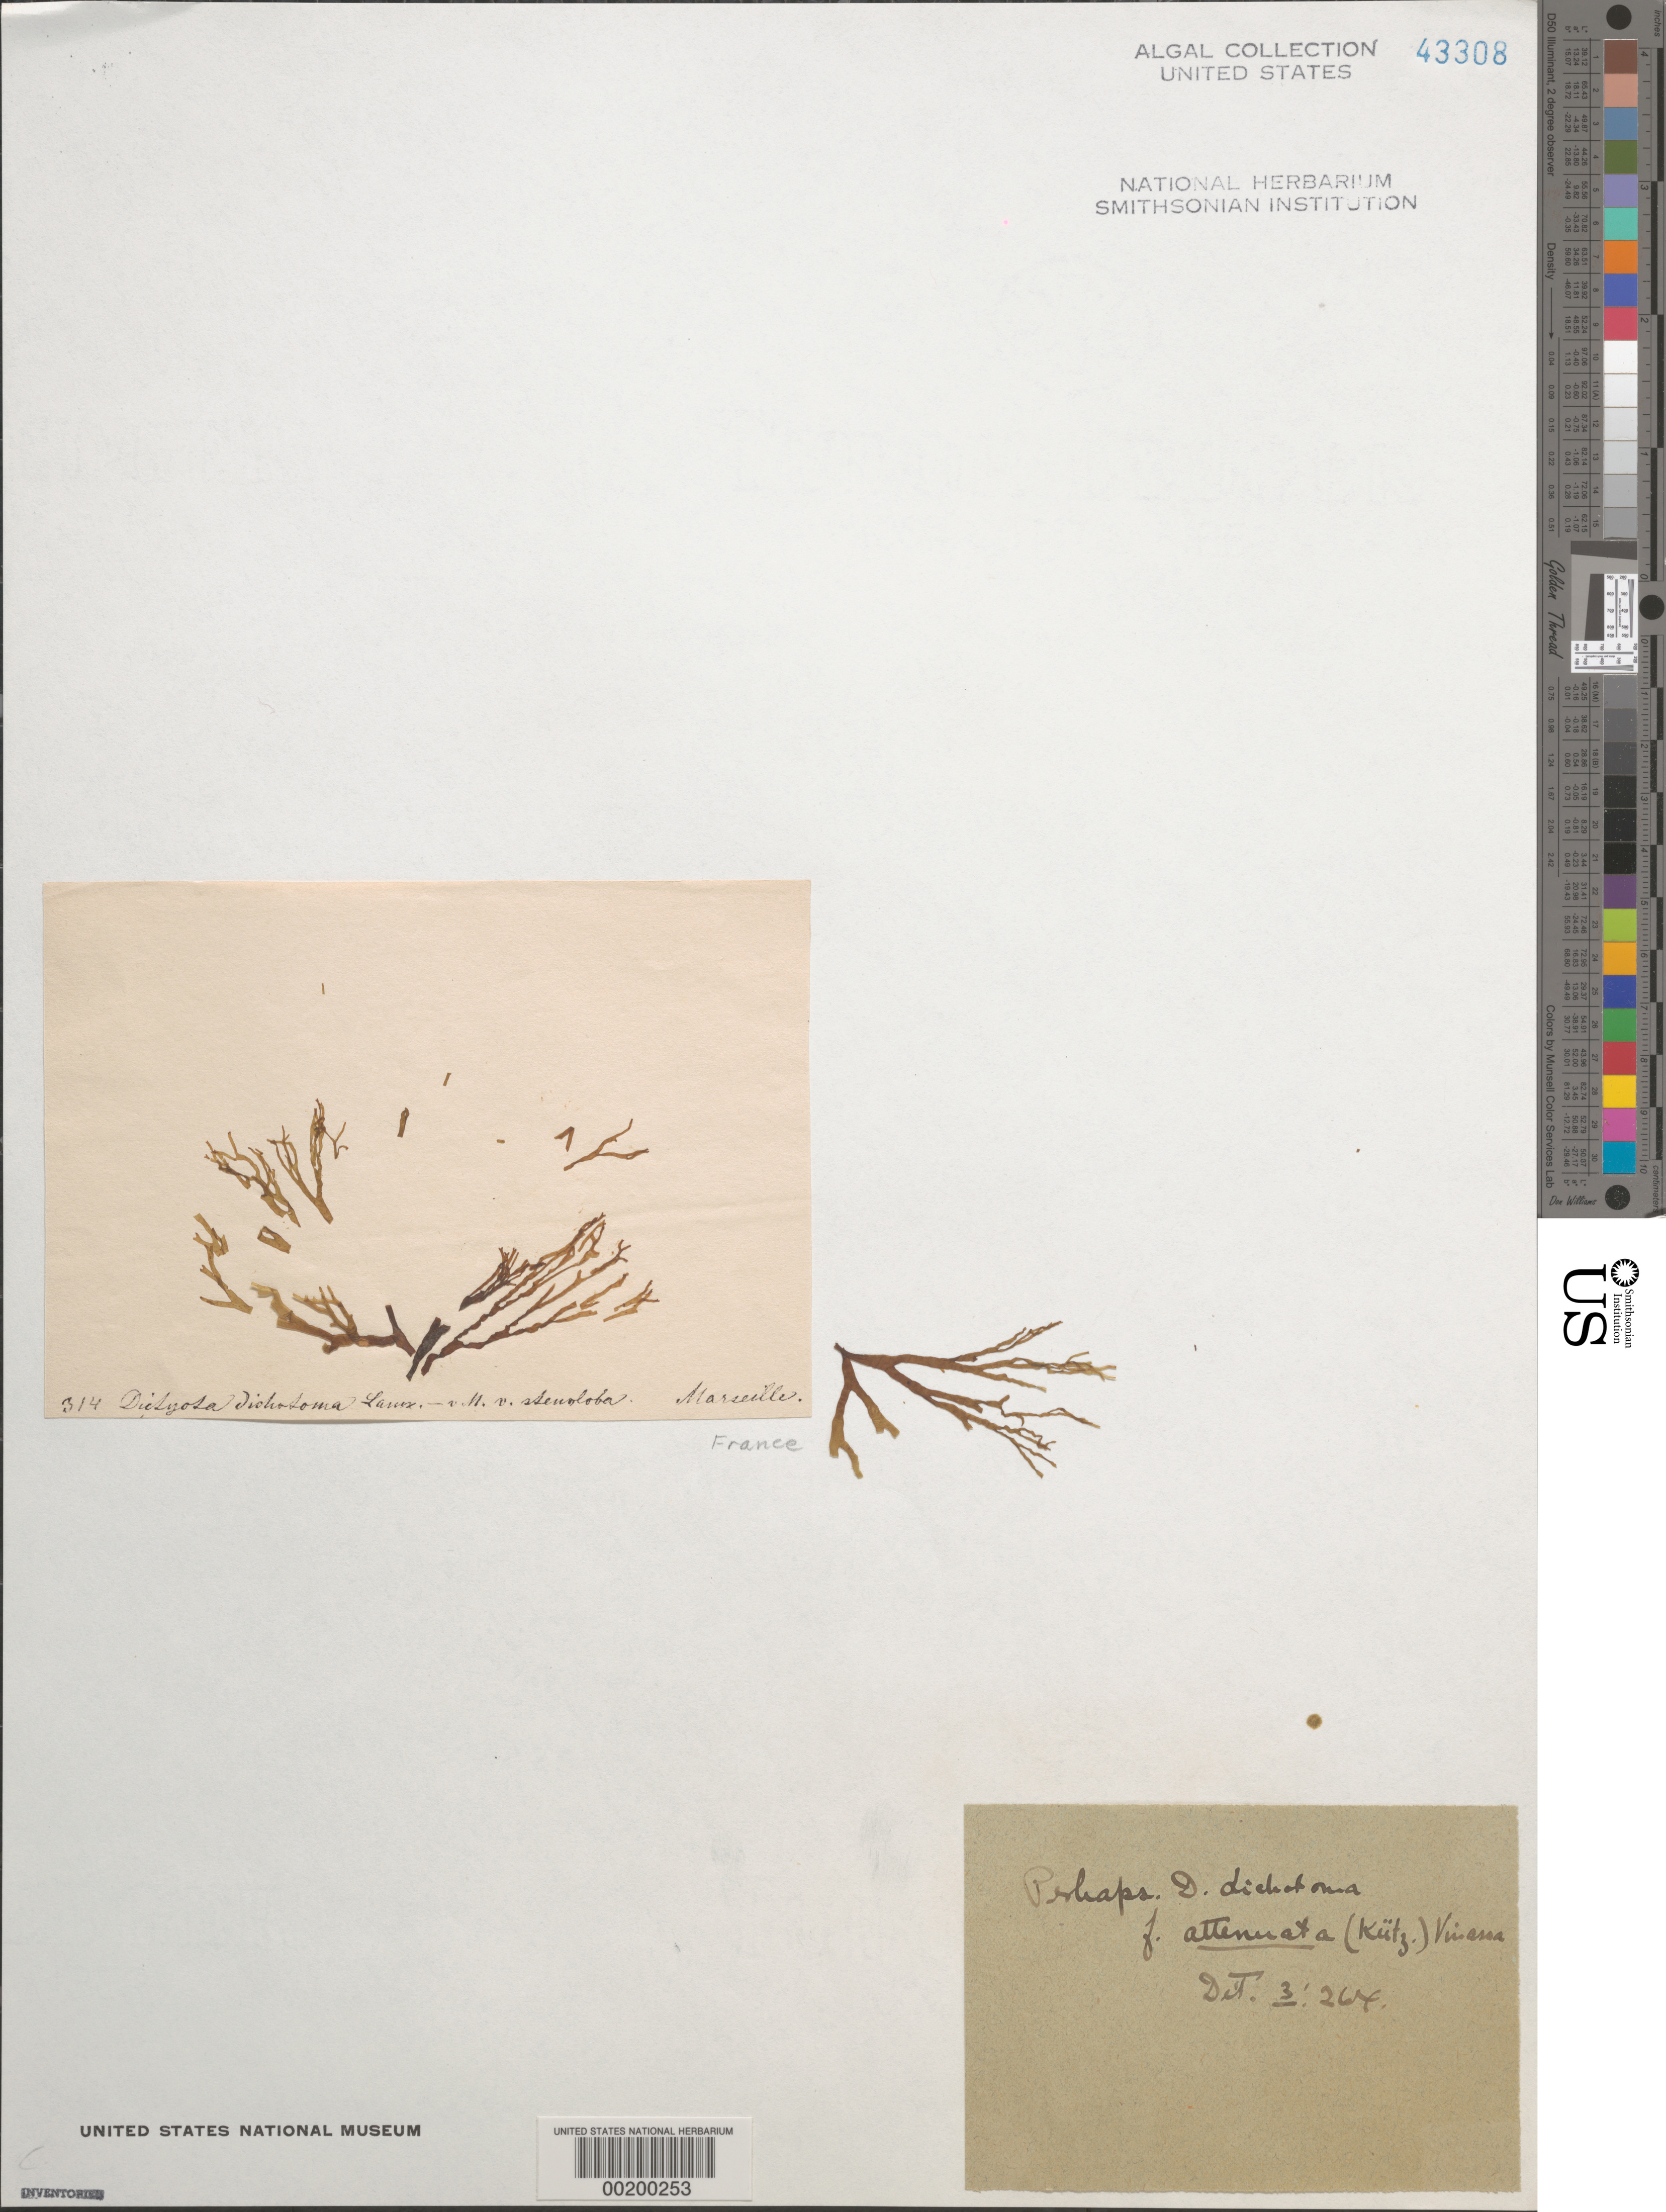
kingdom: Chromista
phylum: Ochrophyta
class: Phaeophyceae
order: Dictyotales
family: Dictyotaceae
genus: Dictyota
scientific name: Dictyota dichotoma f. attenuata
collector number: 314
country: France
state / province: Provence-Alpes-Côte d'Azur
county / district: Bouches-Du-Rhône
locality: Marseille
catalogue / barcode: US 43308